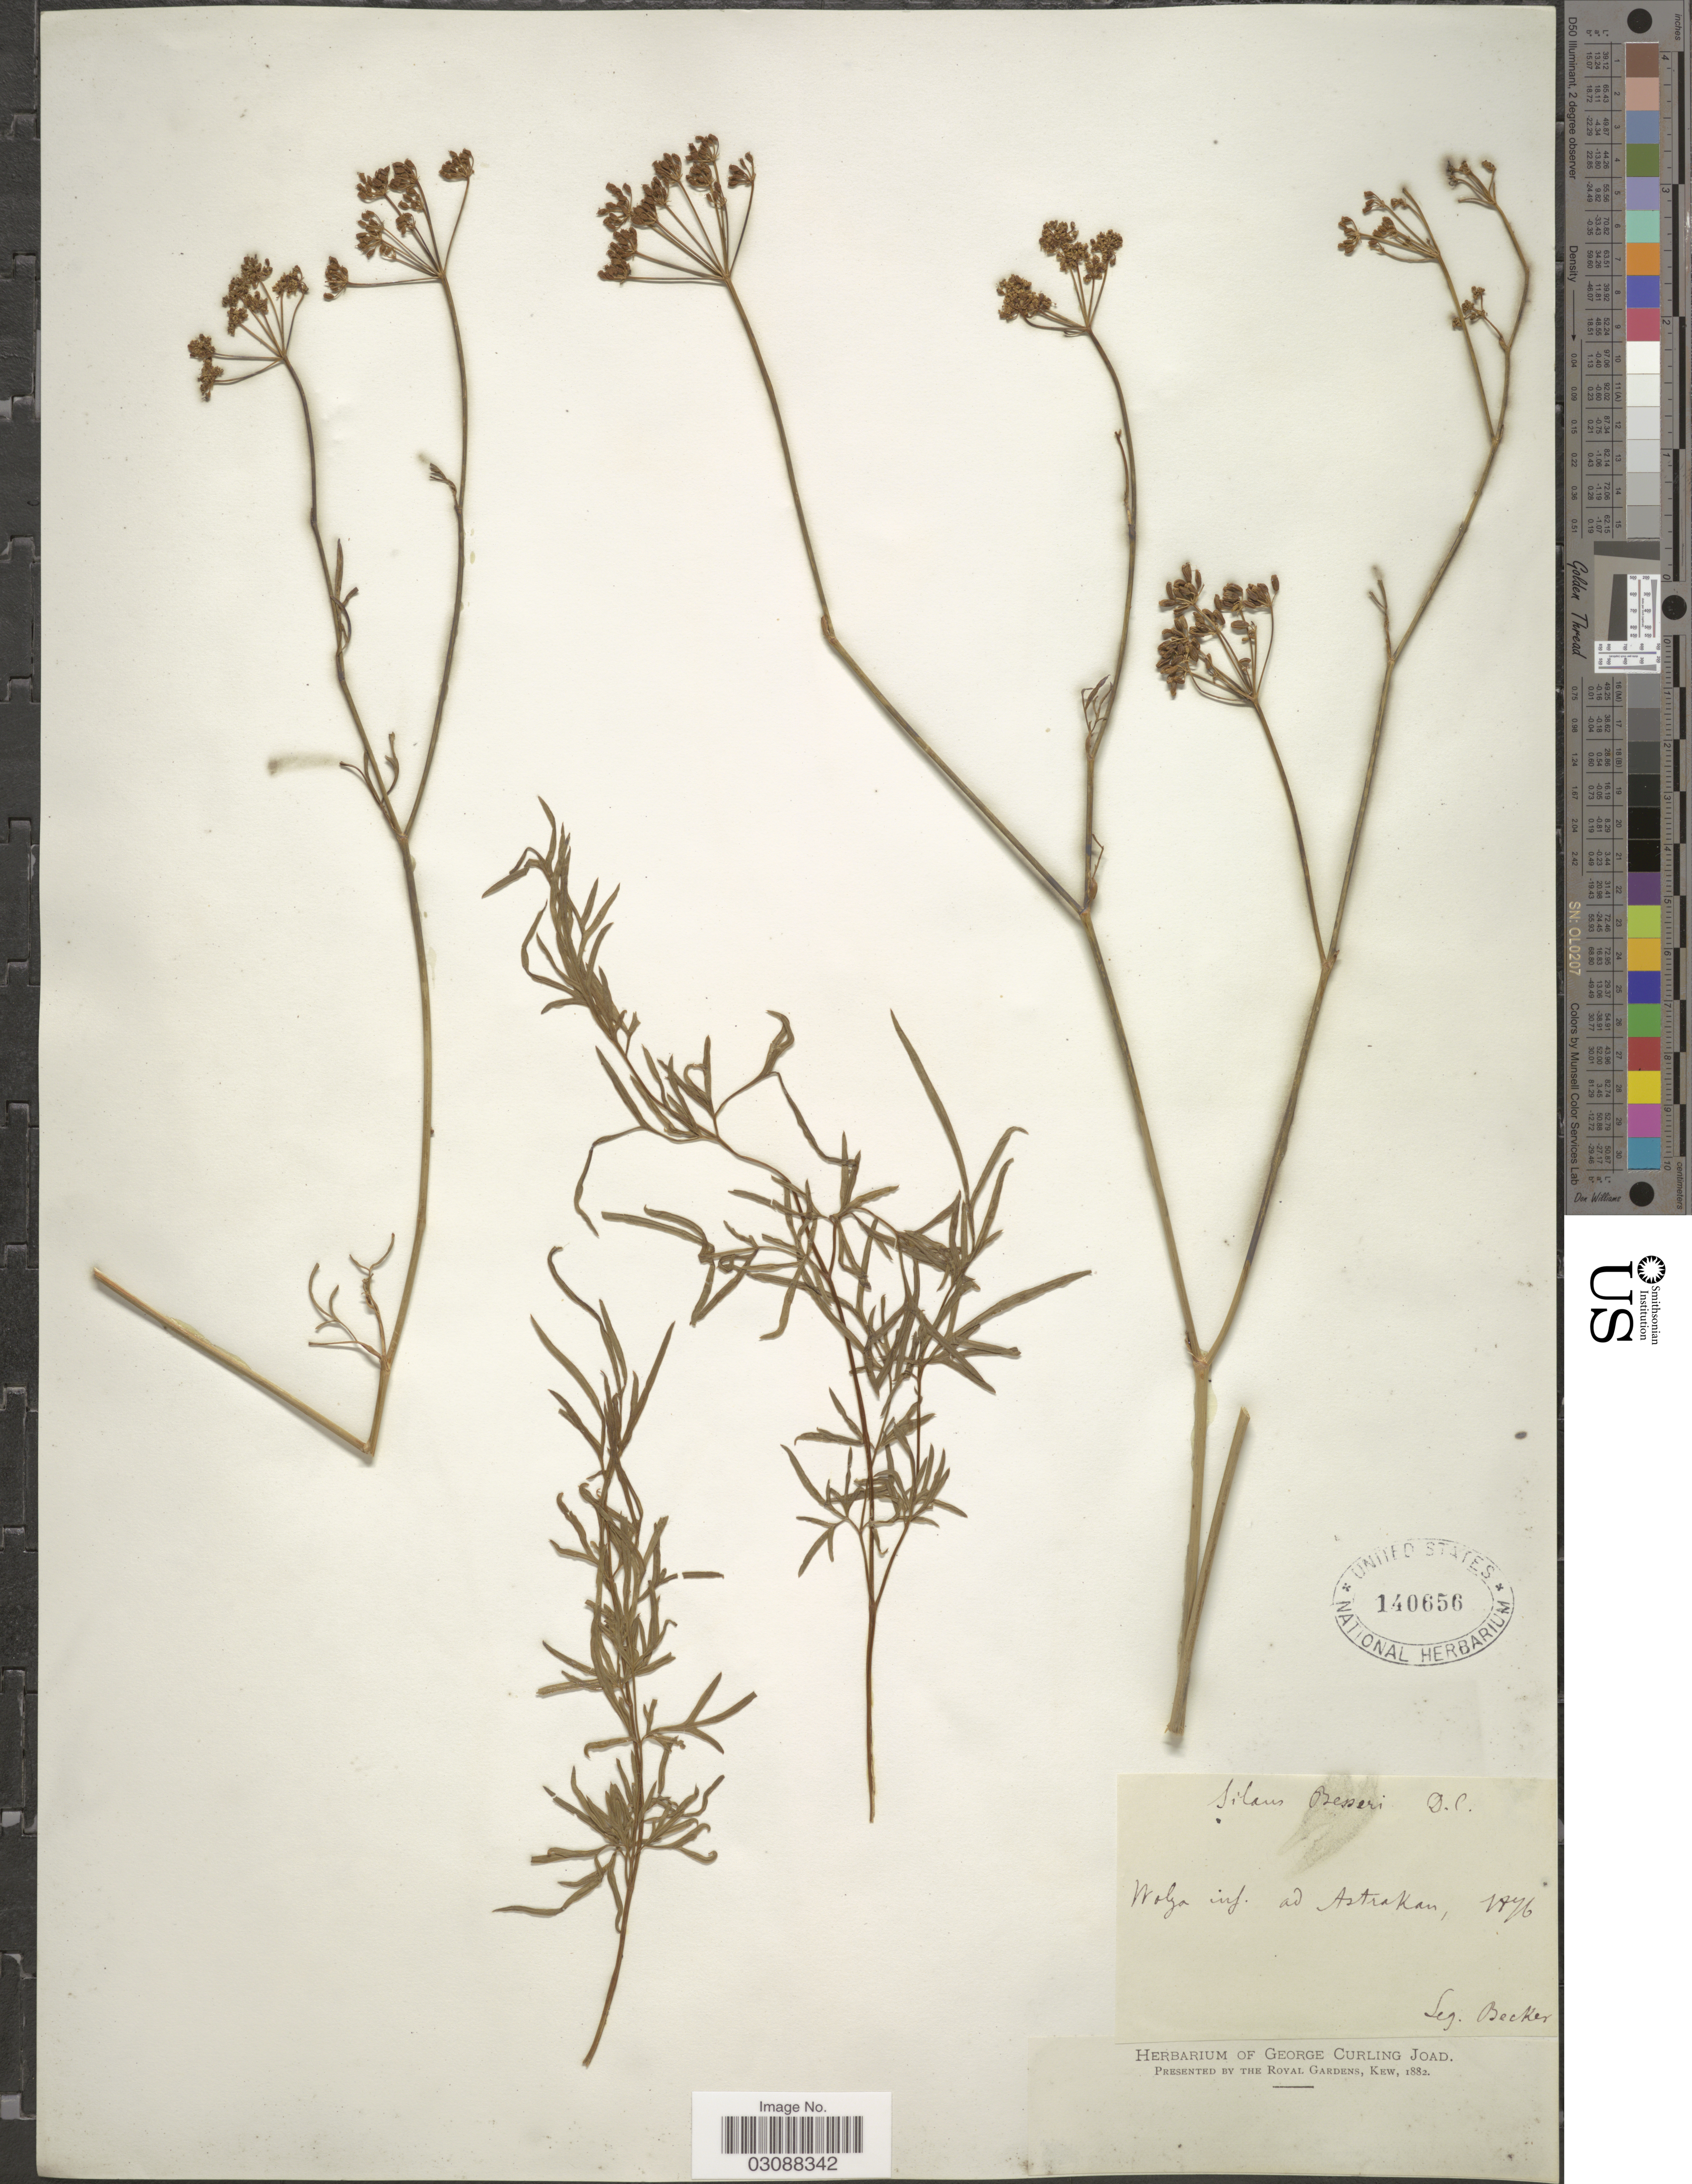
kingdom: Plantae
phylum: Tracheophyta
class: Magnoliopsida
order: Apiales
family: Apiaceae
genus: Silaus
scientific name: Silaus besseri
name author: DC.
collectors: -. Becker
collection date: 1876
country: Russian Federation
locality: Wolga inf. ad Astrakan.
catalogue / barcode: US 140656